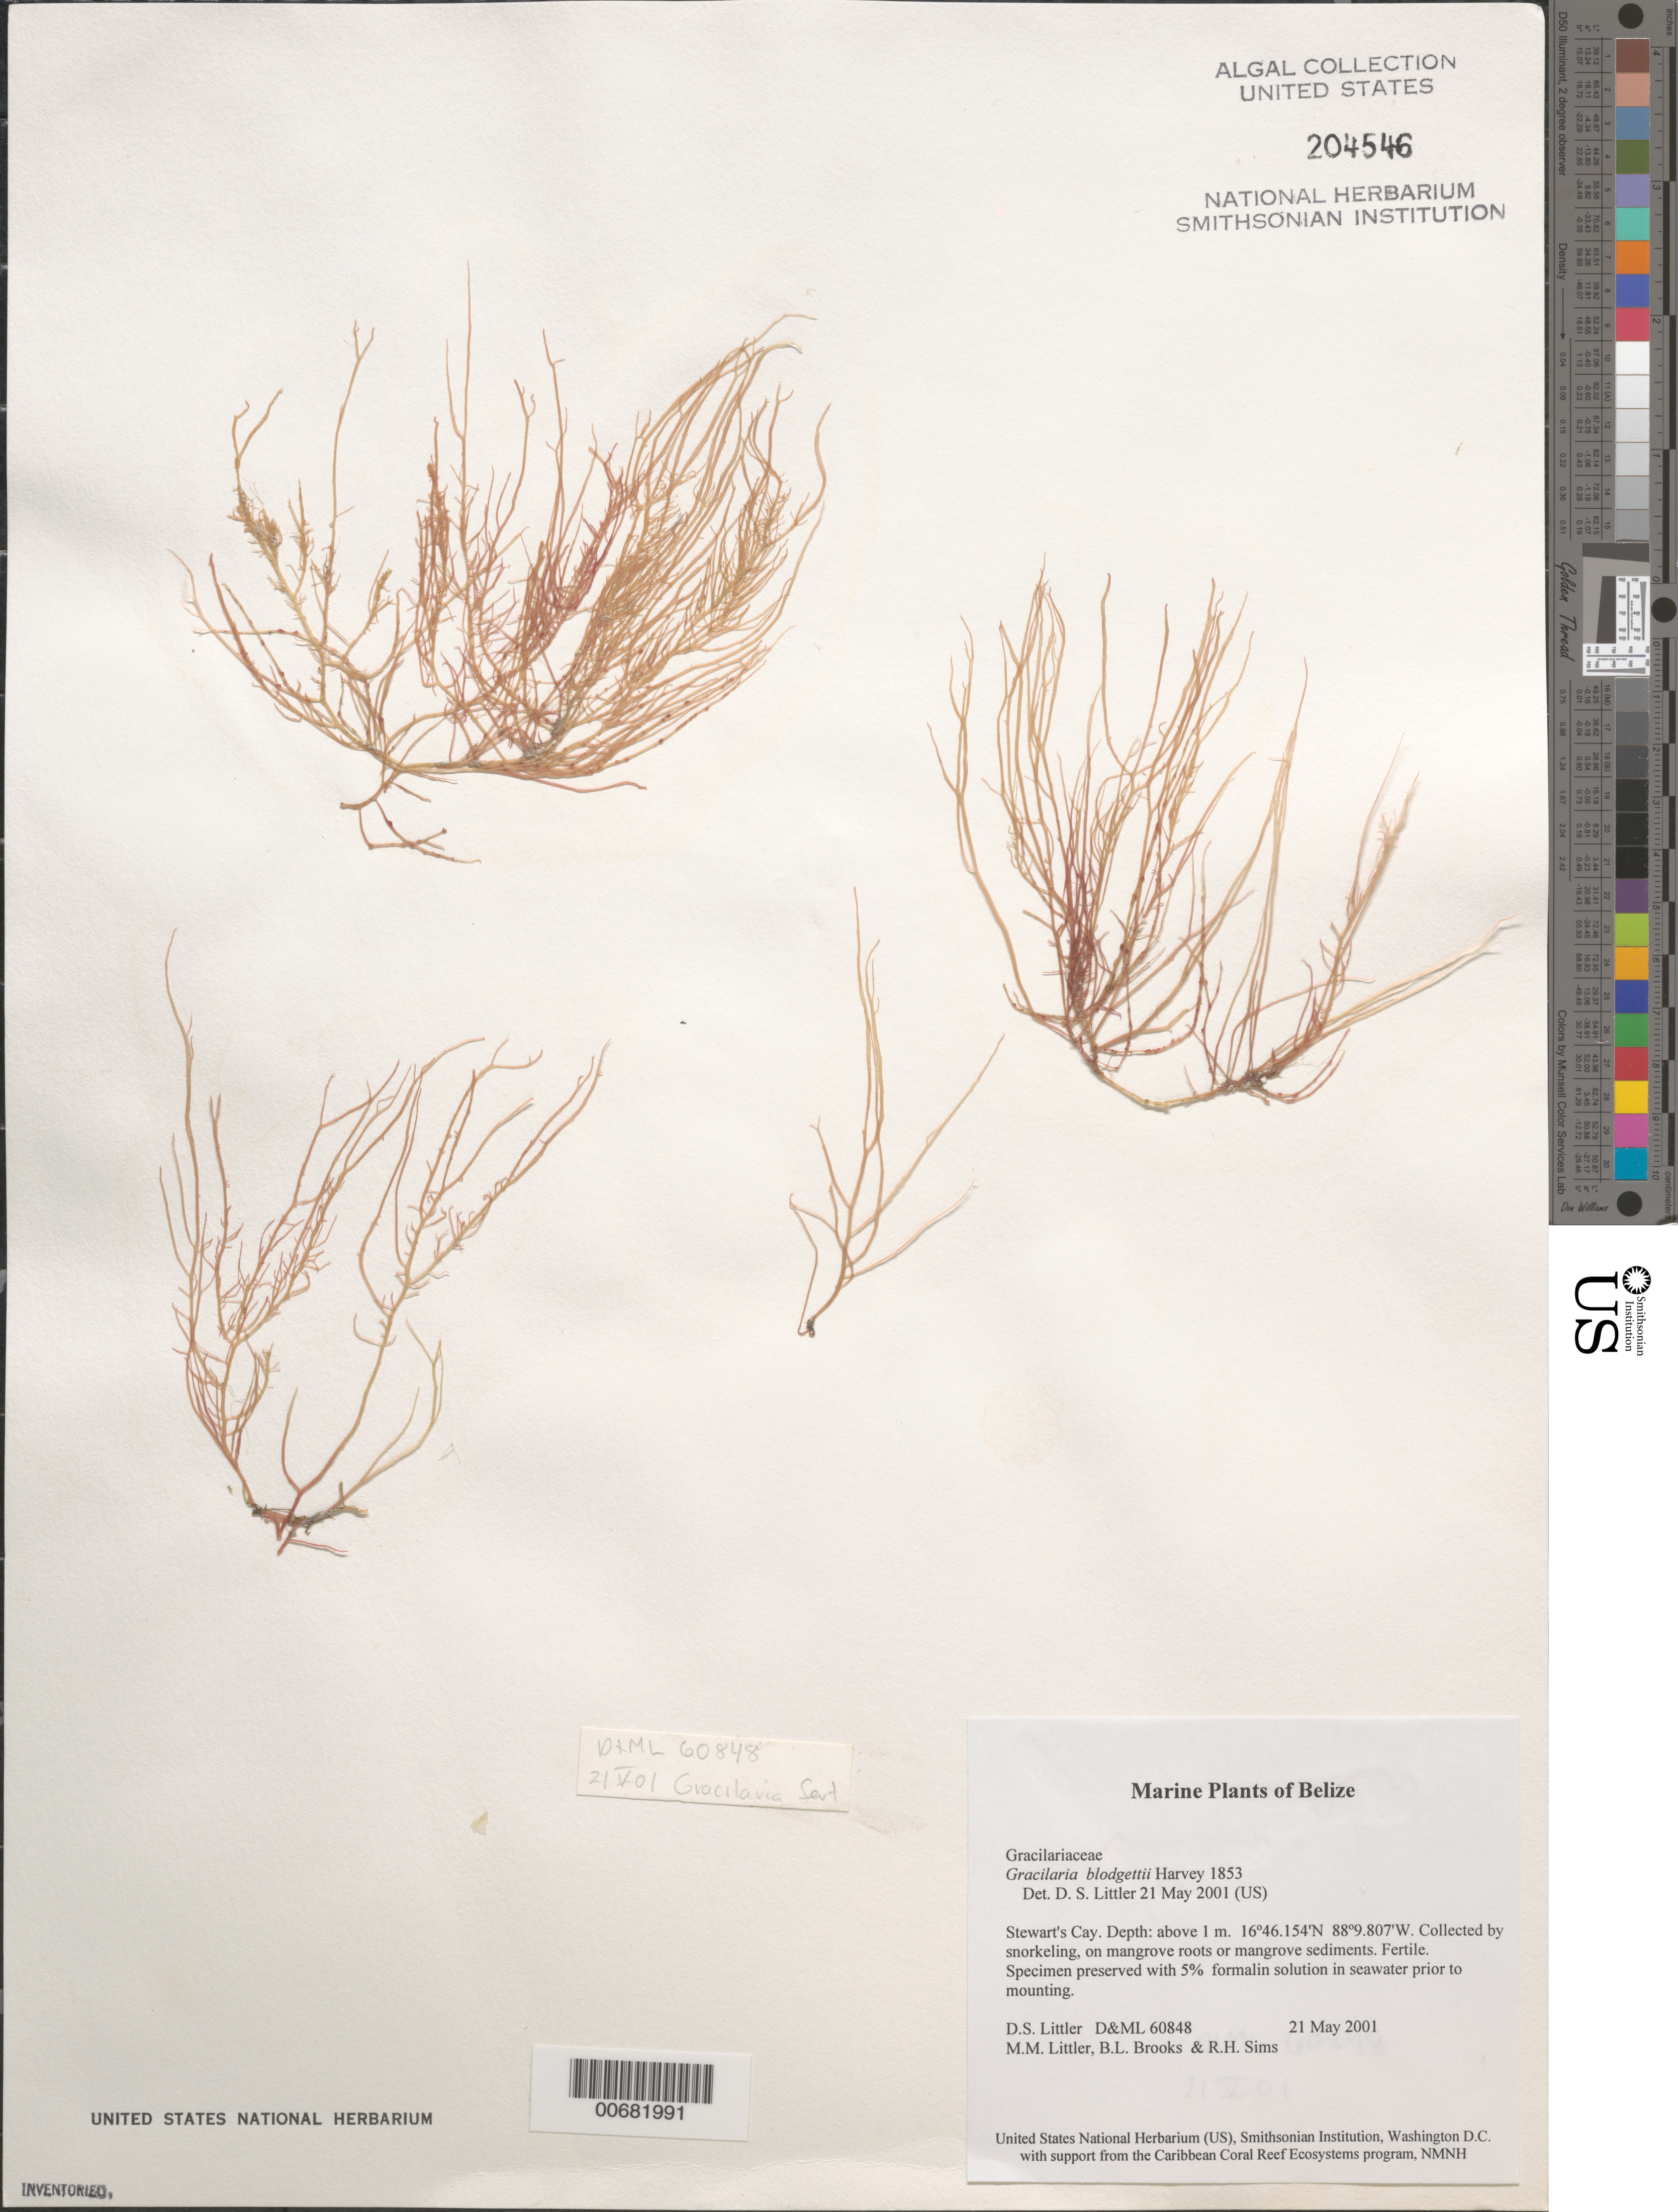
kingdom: Plantae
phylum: Rhodophyta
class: Florideophyceae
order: Gracilariales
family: Gracilariaceae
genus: Gracilaria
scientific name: Gracilaria blodgettii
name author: Harv.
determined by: Littler, D. S.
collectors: D. S. Littler, M. M. Littler, B. Brooks & R. H. Sims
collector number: D&ML 60848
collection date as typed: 21 May 2001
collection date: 2001-05-21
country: Belize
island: Stewart's Cay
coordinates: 16 46.154' N, 88 9.807' W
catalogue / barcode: US 204546